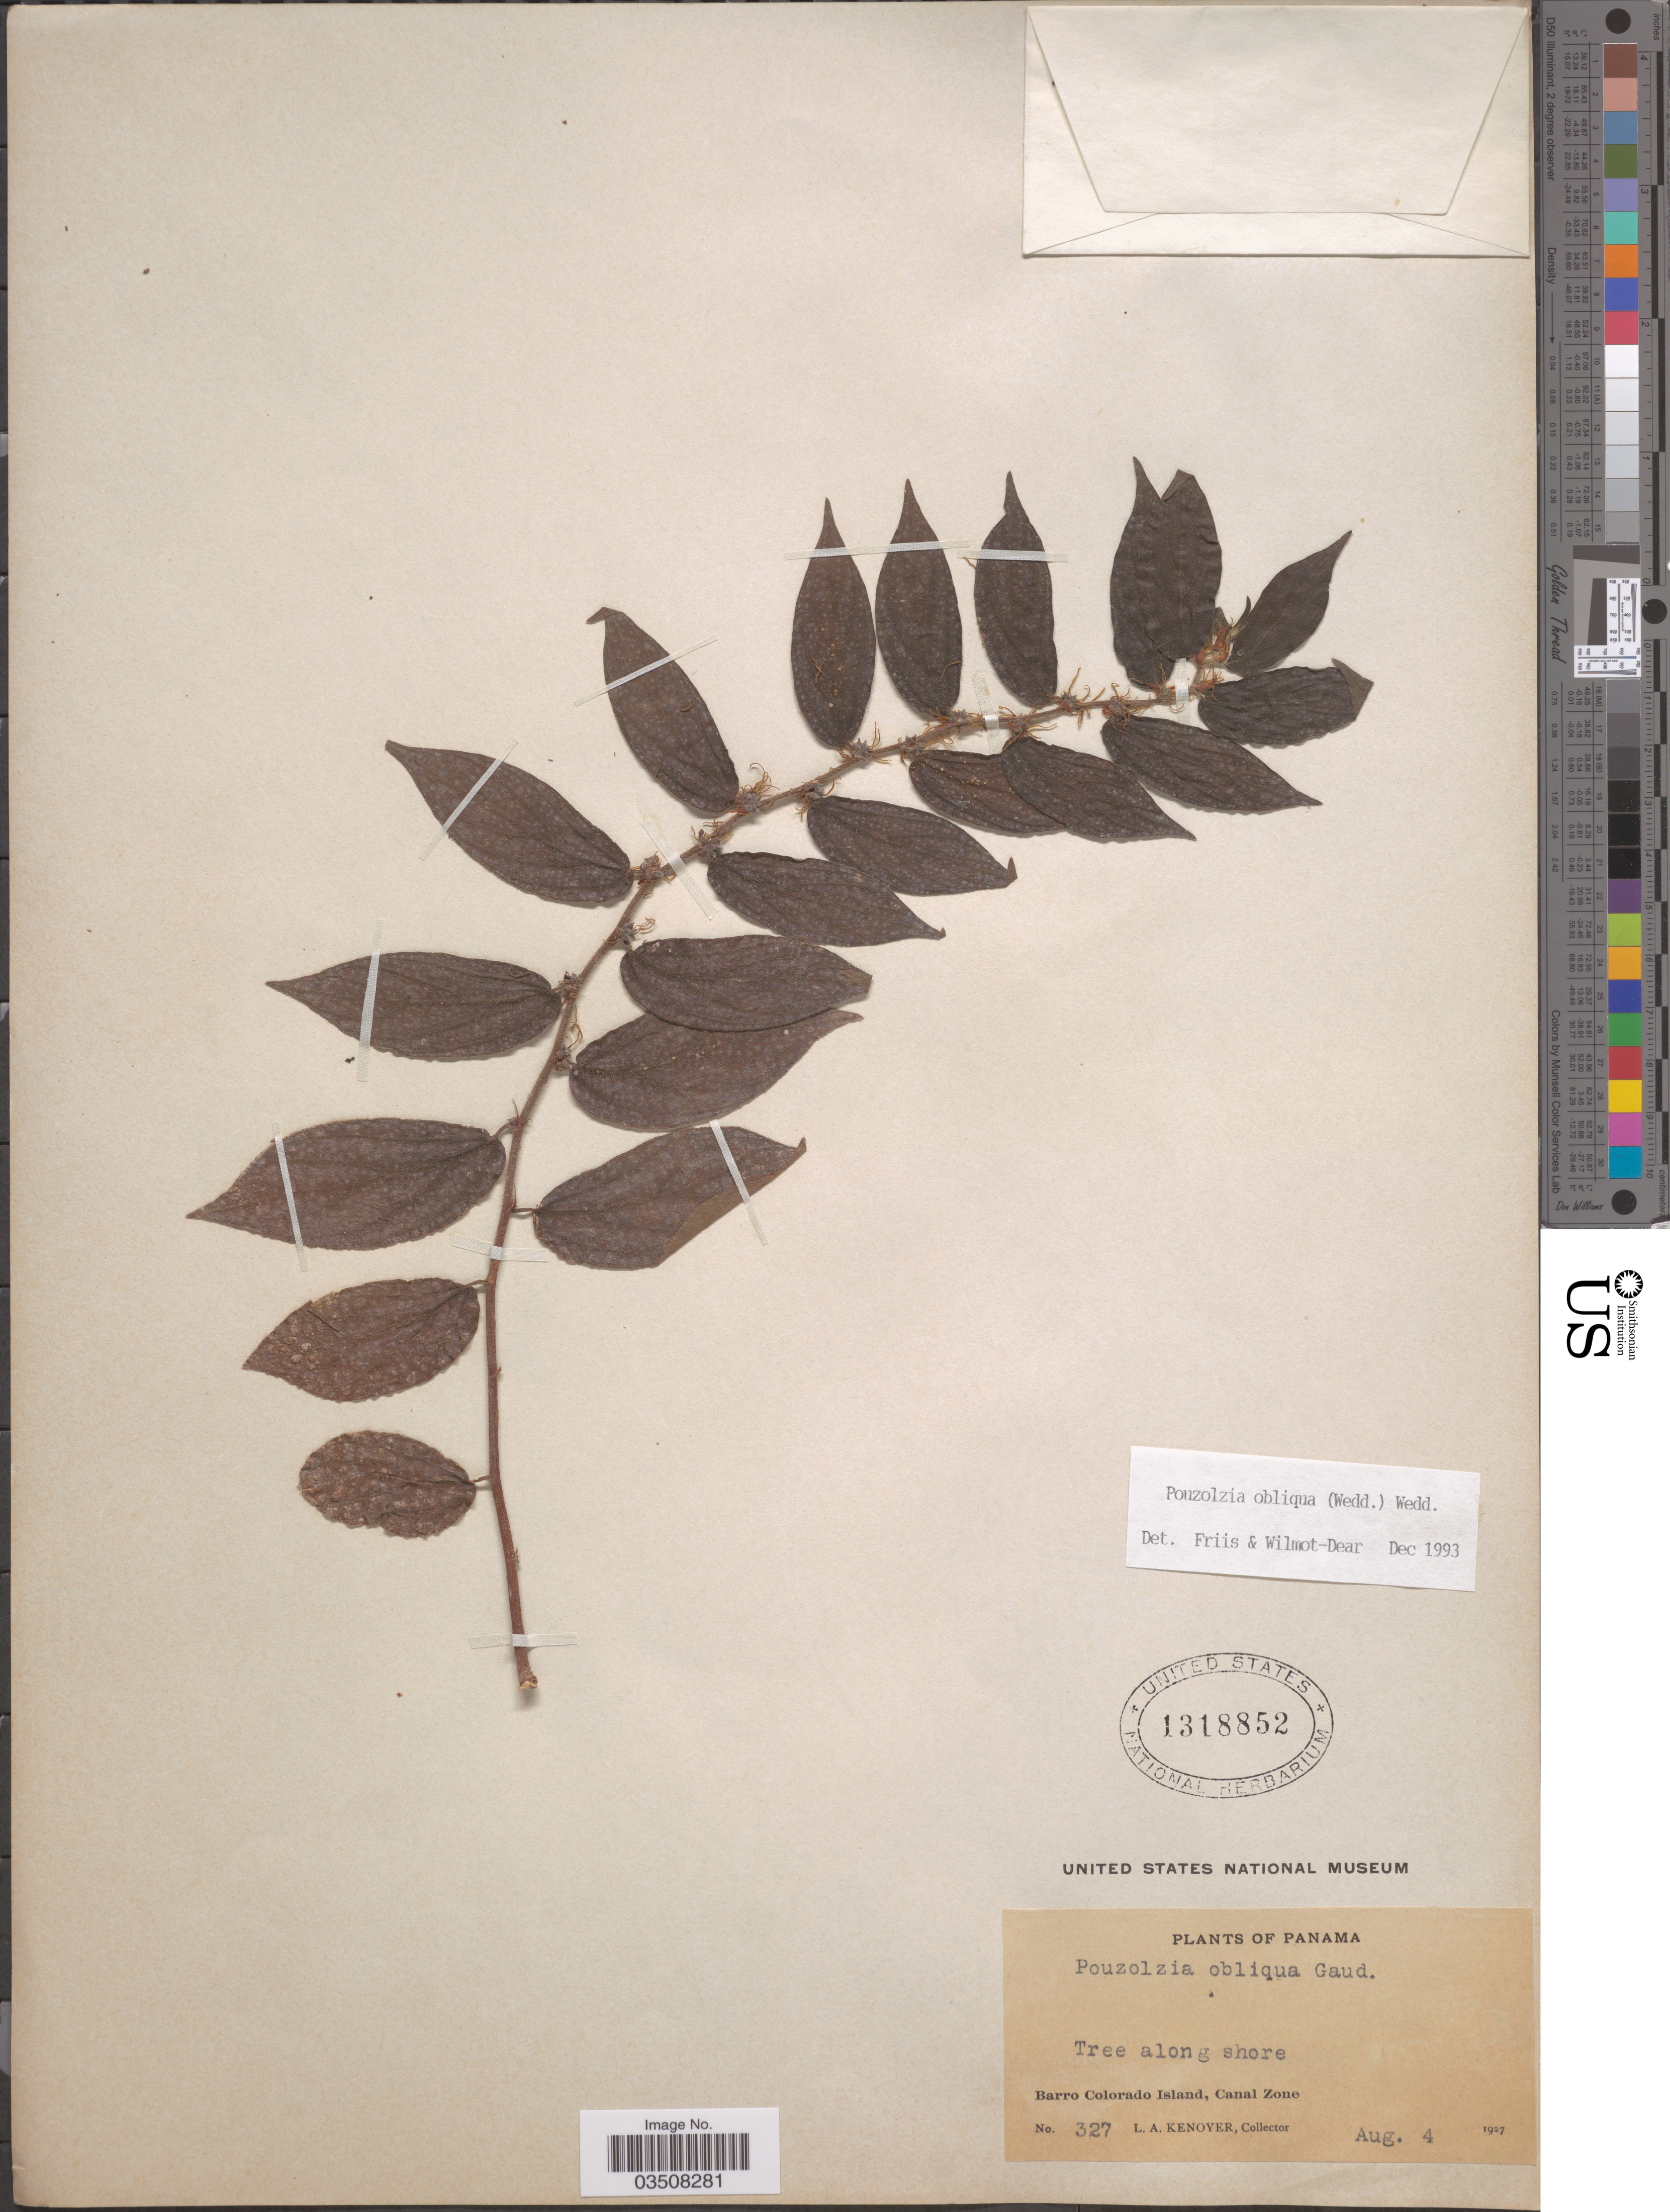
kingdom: Plantae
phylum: Tracheophyta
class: Magnoliopsida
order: Rosales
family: Urticaceae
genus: Pouzolzia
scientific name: Pouzolzia obliqua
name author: (Poepp.) Gaudich.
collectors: L. A. Kenoyer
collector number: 327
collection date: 1927-08-04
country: Panama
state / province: Panamá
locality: Barro Colorado Island, Canal Zone.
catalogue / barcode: US 1318852